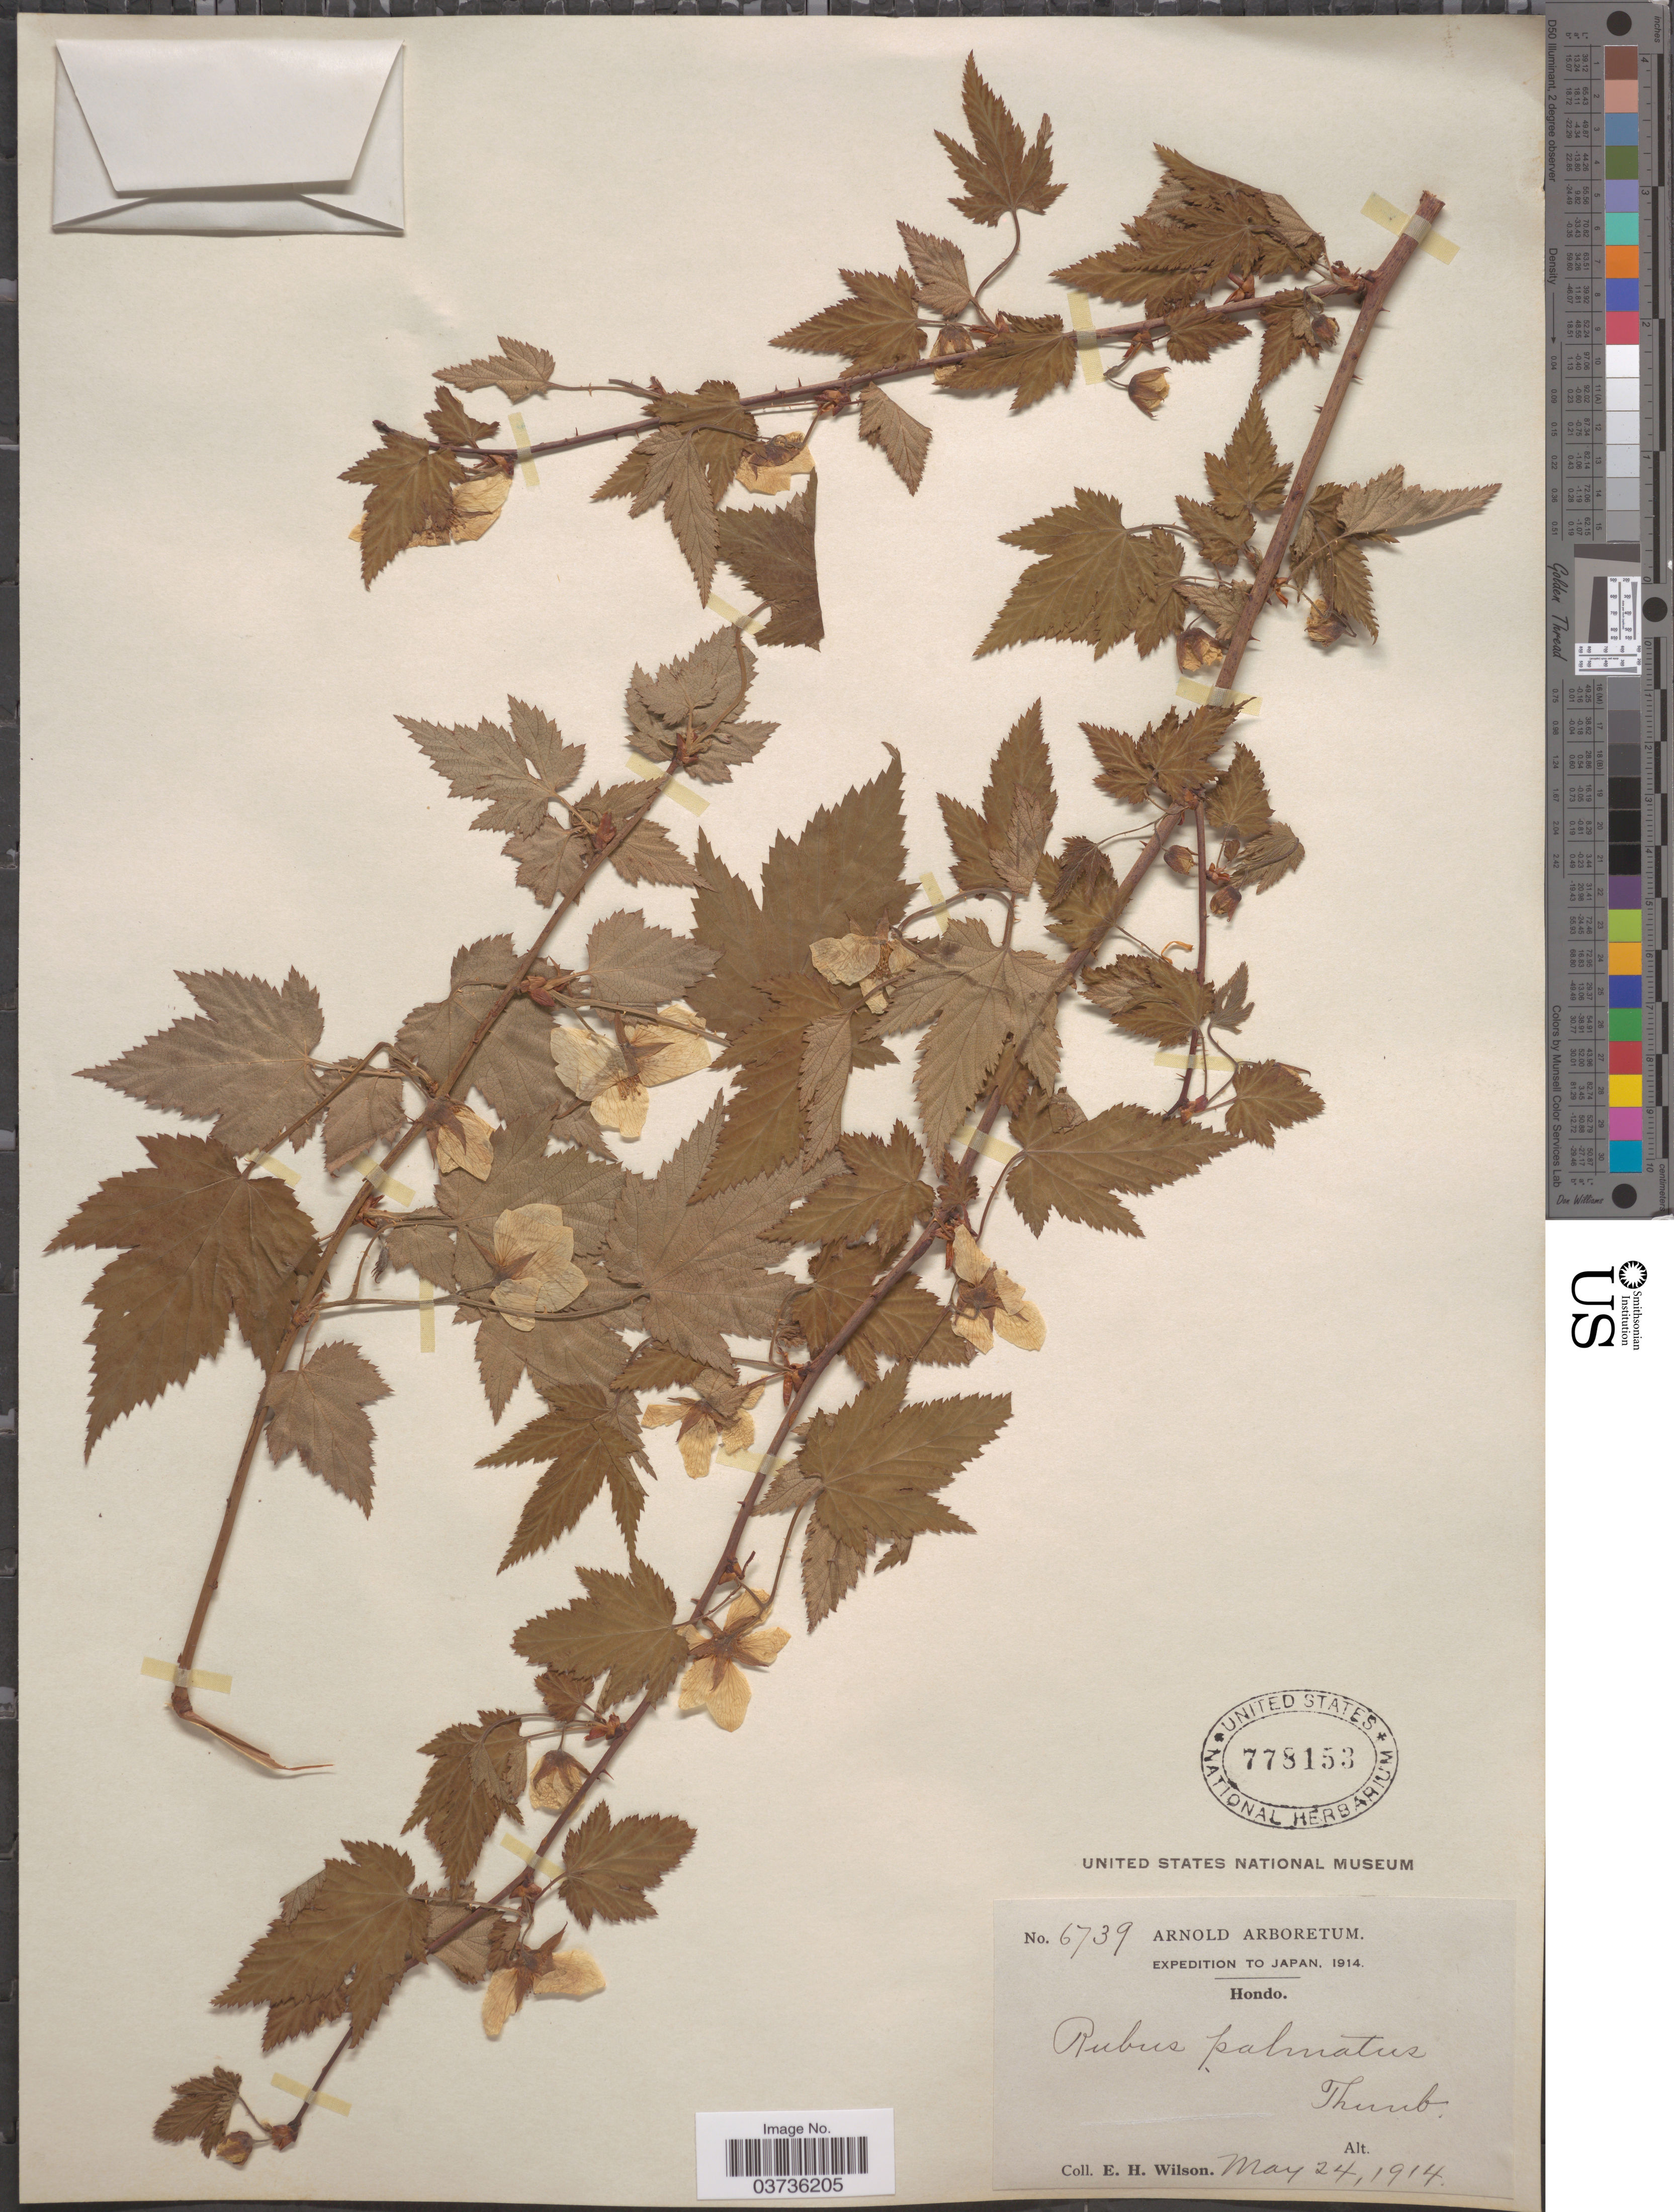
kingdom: Plantae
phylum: Tracheophyta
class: Magnoliopsida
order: Rosales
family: Rosaceae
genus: Rubus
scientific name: Rubus palmatus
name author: Thunb.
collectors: E. Wilson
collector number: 6739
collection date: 1914-05-24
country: Japan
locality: Hondo.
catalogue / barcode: US 778153